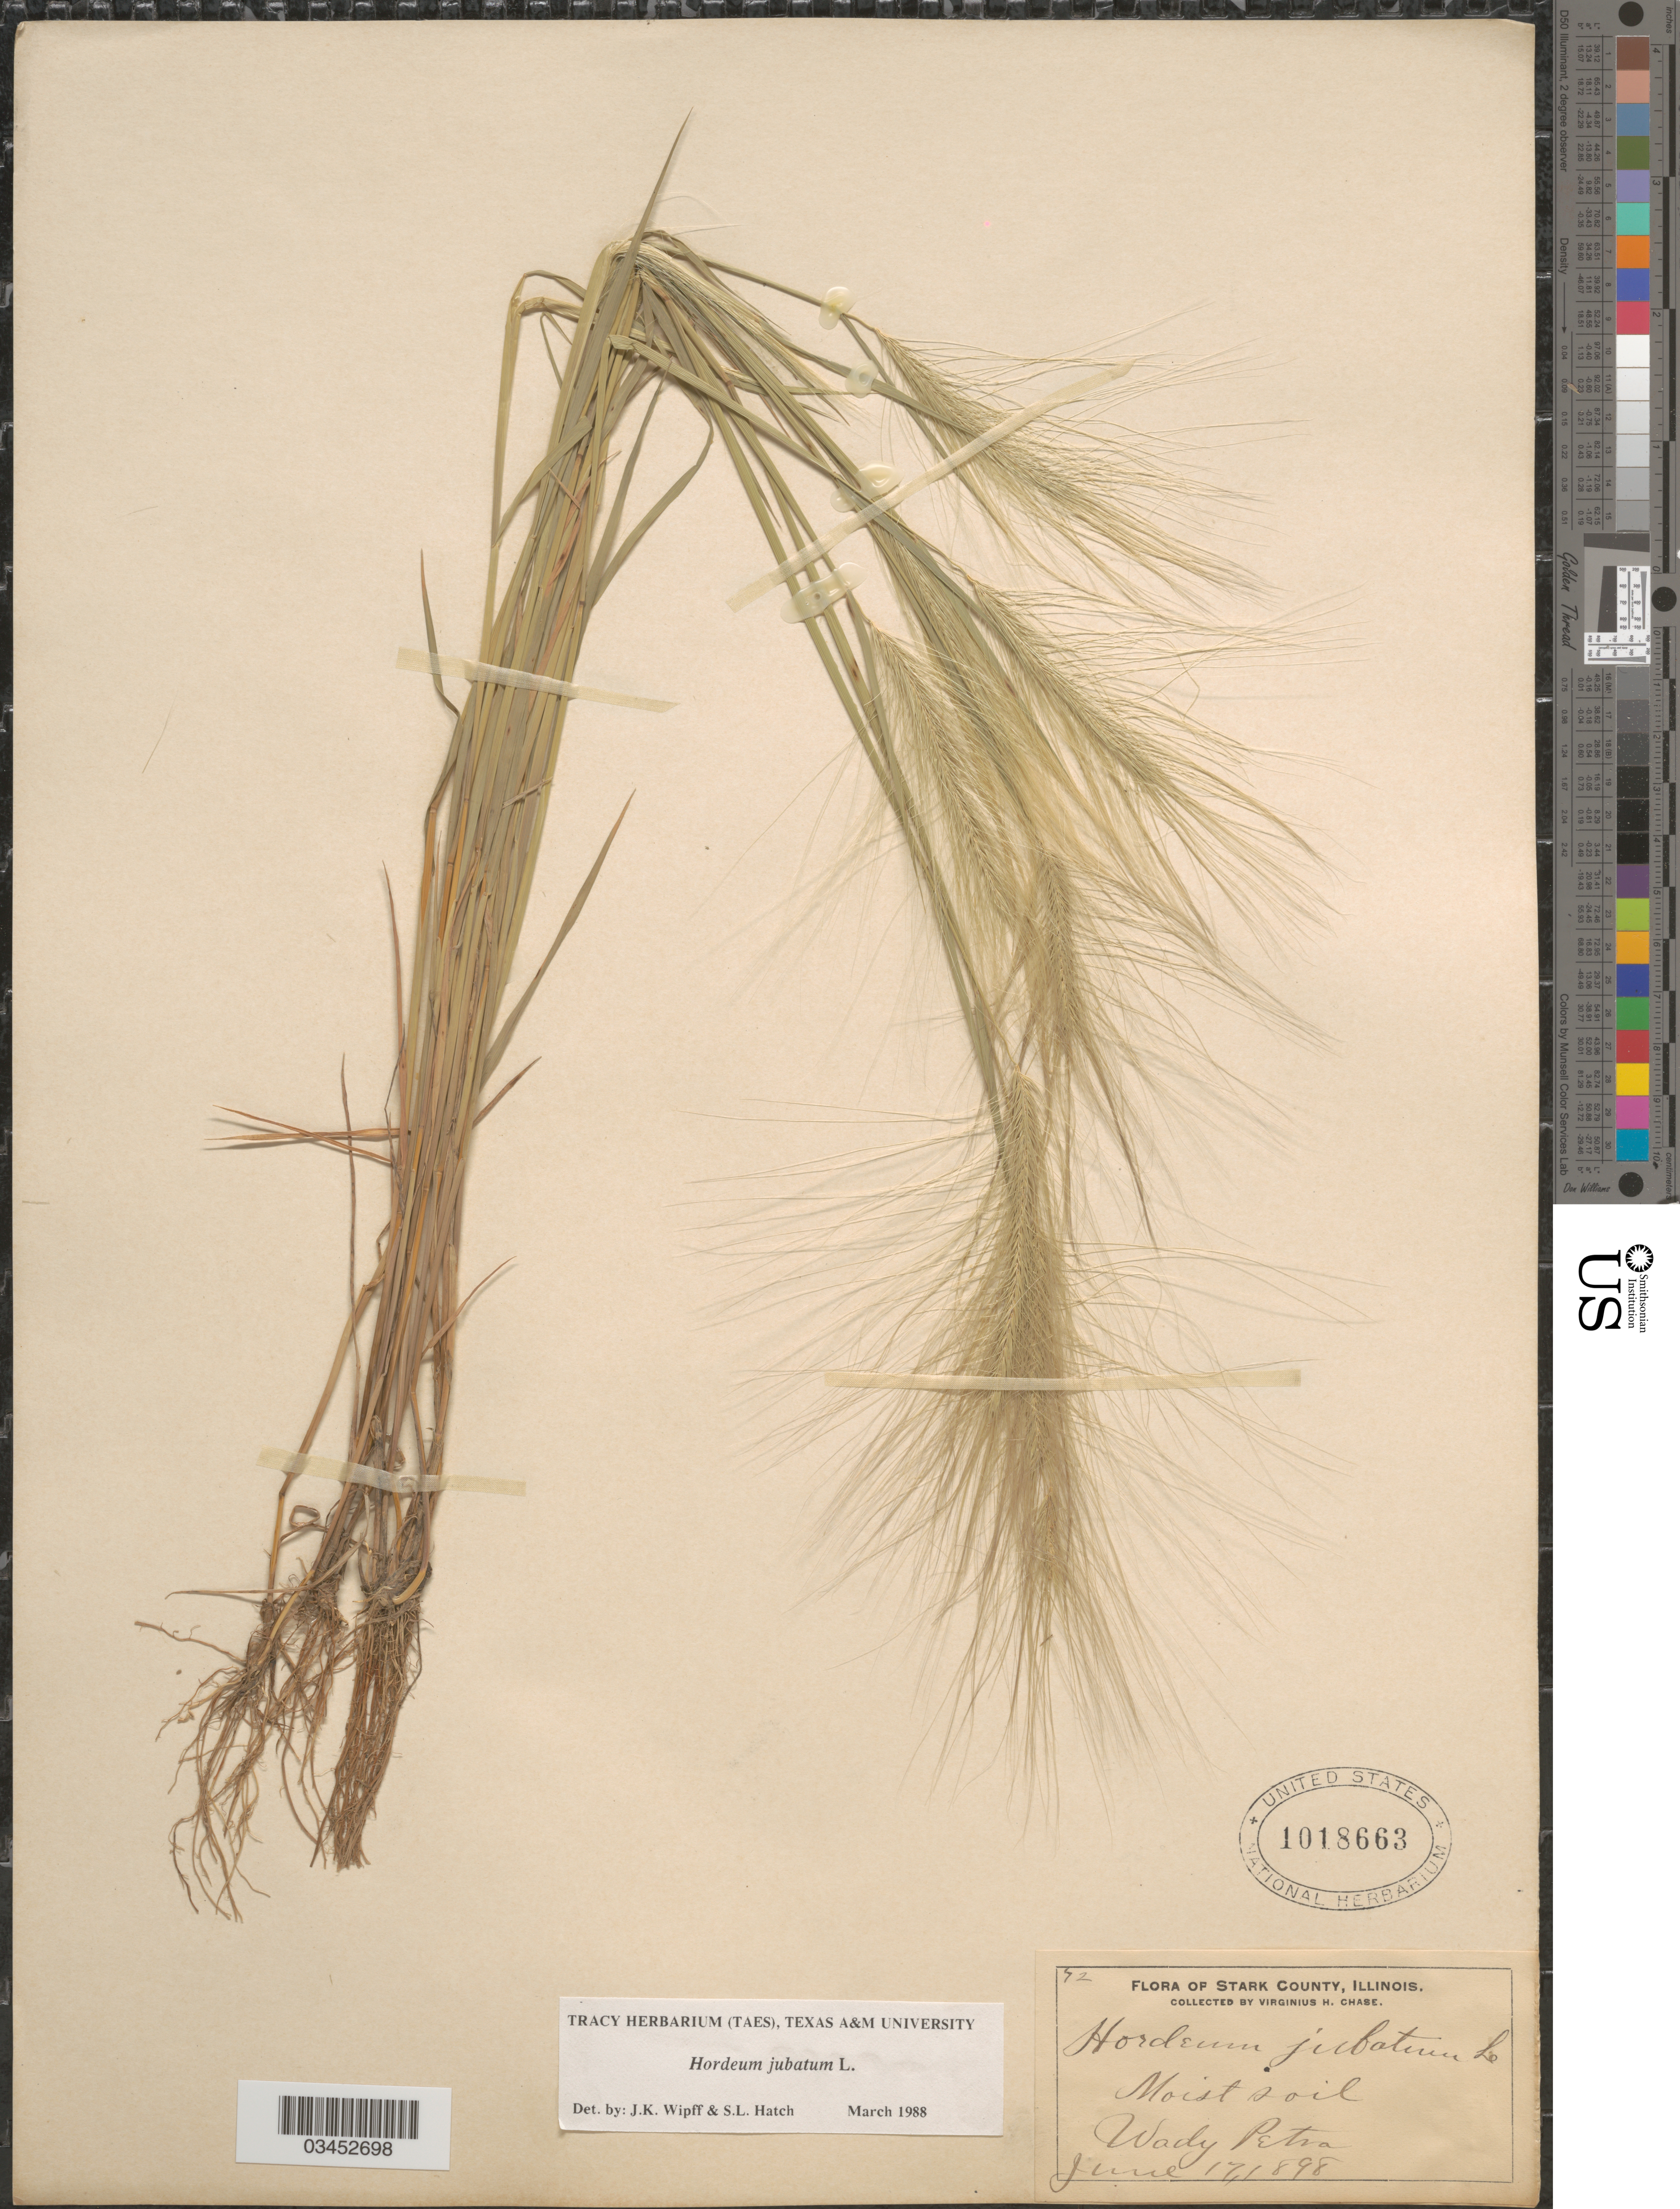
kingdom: Plantae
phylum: Tracheophyta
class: Liliopsida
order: Poales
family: Poaceae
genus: Hordeum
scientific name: Hordeum jubatum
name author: L.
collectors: V. H. Chase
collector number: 72*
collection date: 1898-06-17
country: United States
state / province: Illinois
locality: Stark County. Moist soil. Wady Petra.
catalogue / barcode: US 1018663